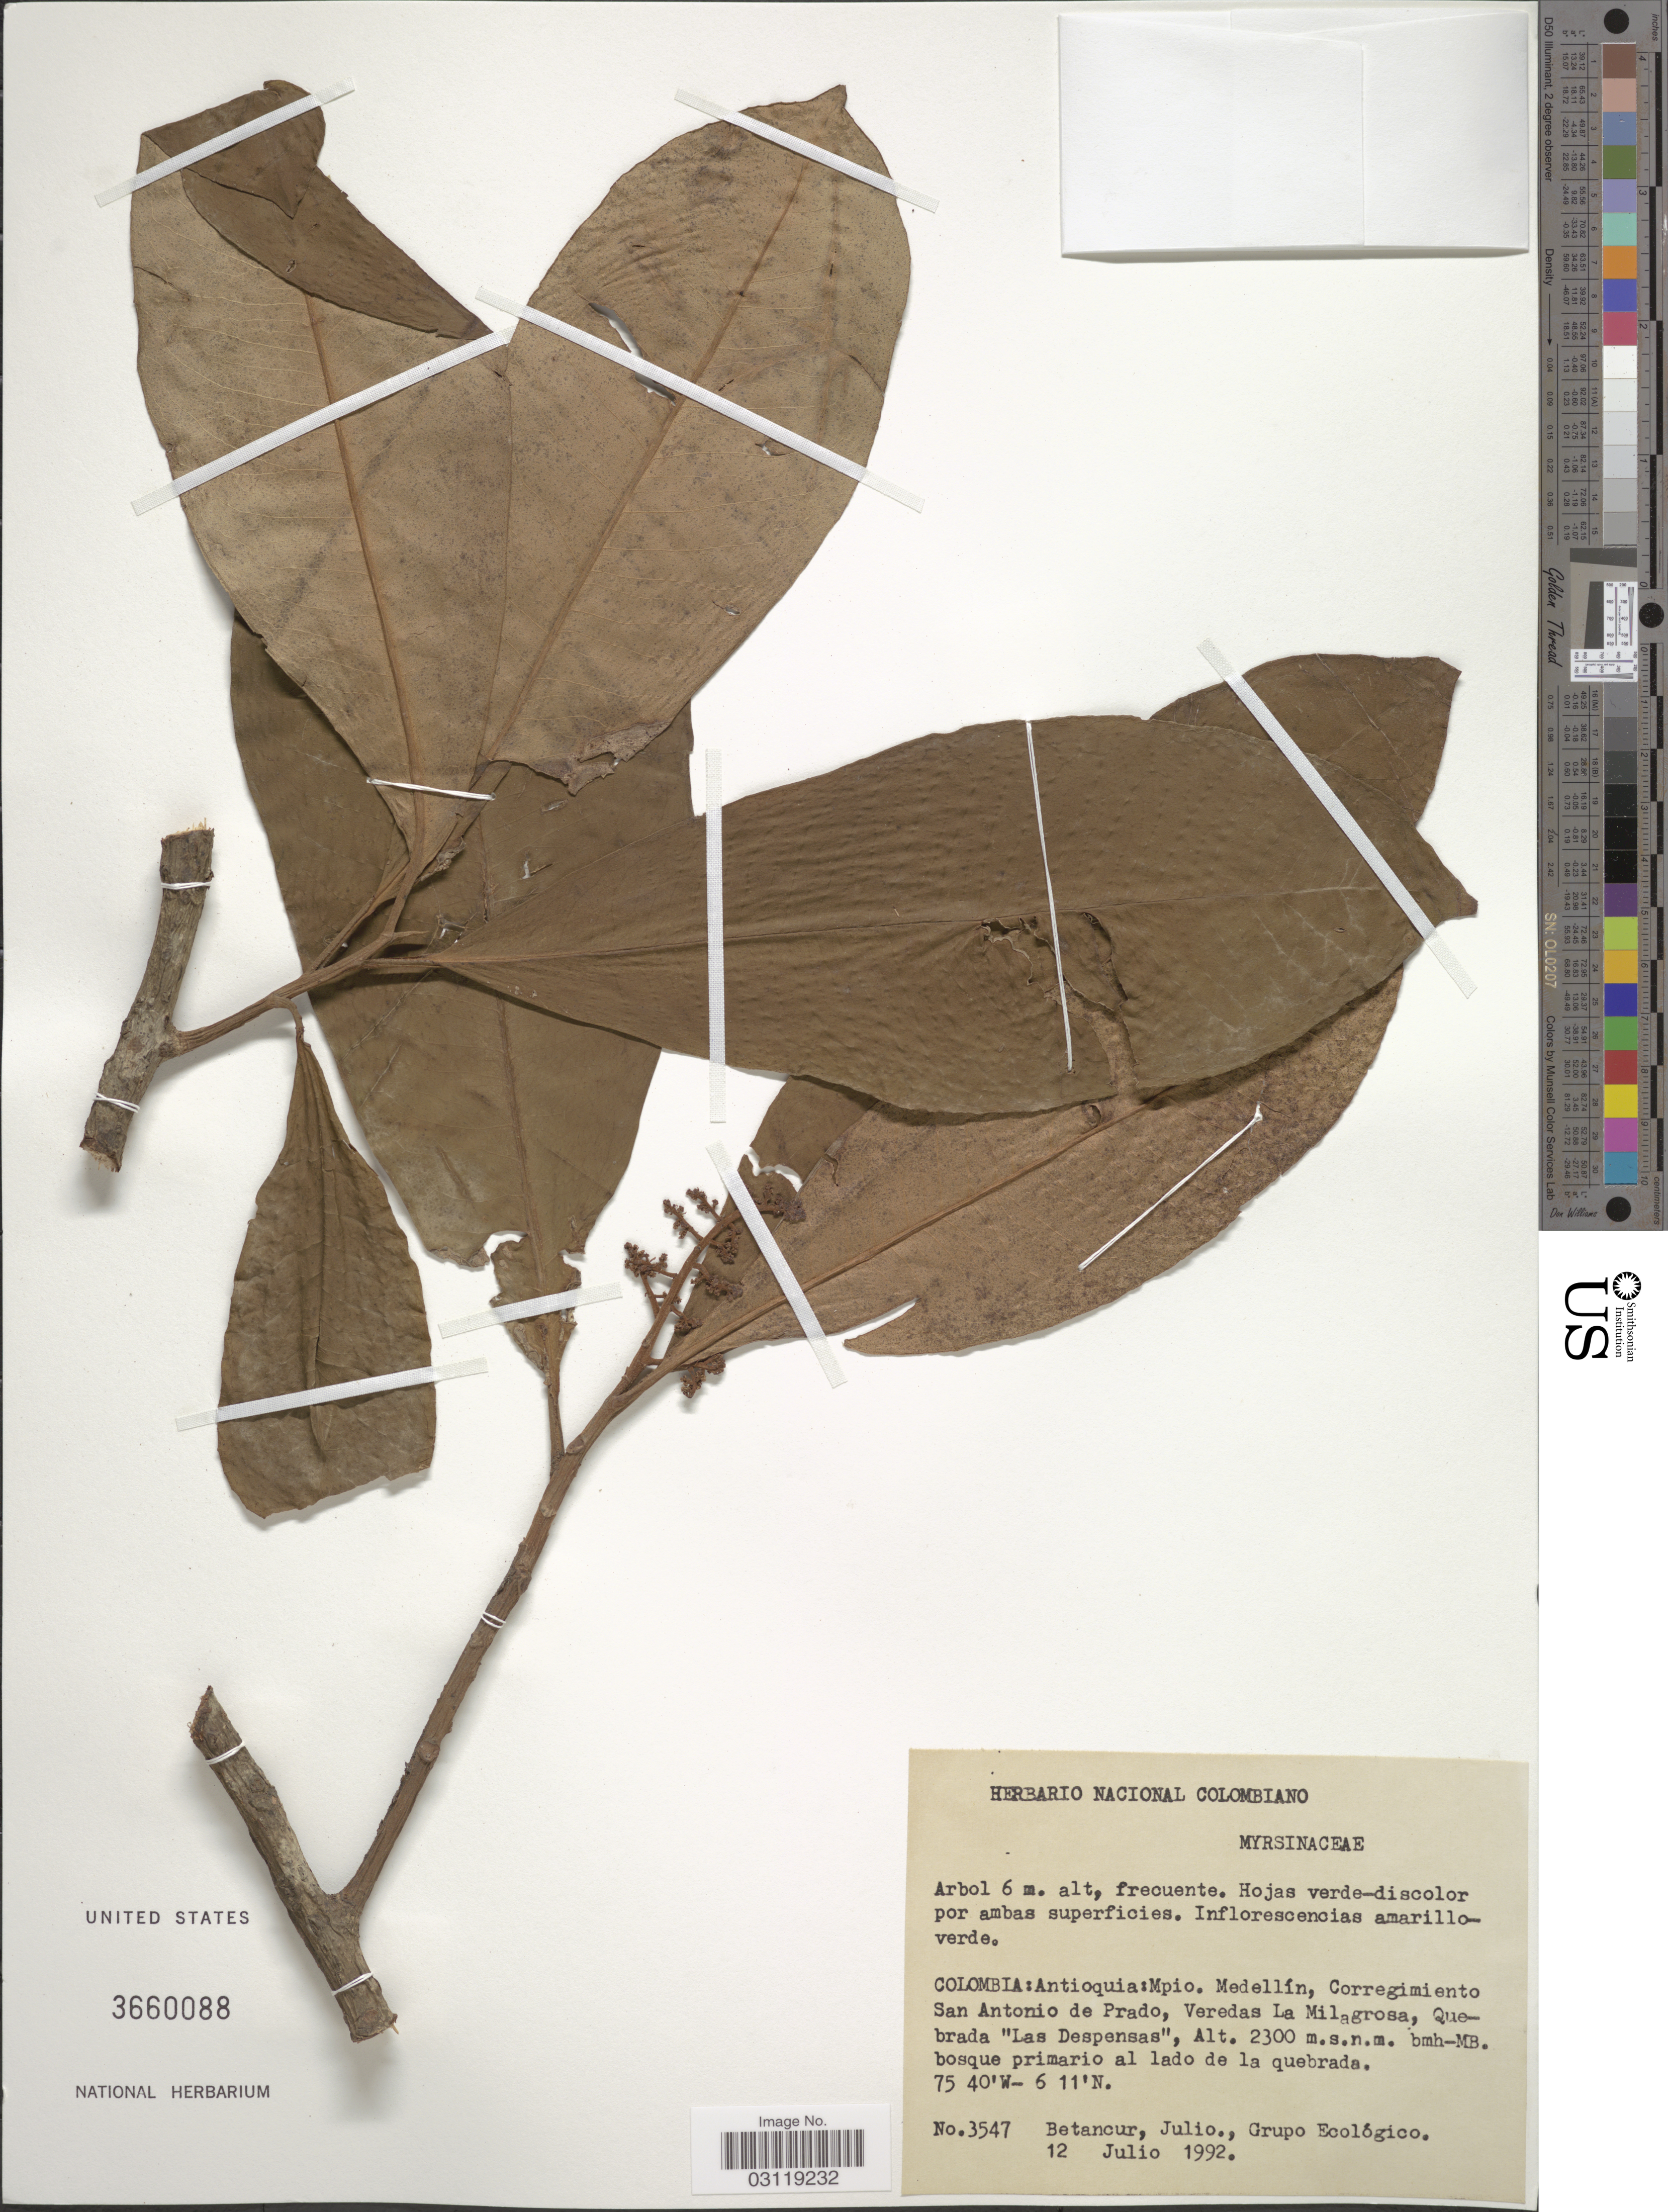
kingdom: Plantae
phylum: Tracheophyta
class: Magnoliopsida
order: Ericales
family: Primulaceae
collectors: J. Betancur & Grupo Ecológico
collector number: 3547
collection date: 1992-07-12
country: Colombia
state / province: Antioquia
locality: Mpio. Medellín, Corregimiento. San Antonio de Prado, Veredas La Milagrosa, Quebrada "Las Despensas", bmh-MB.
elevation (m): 2300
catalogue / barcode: US 3660088